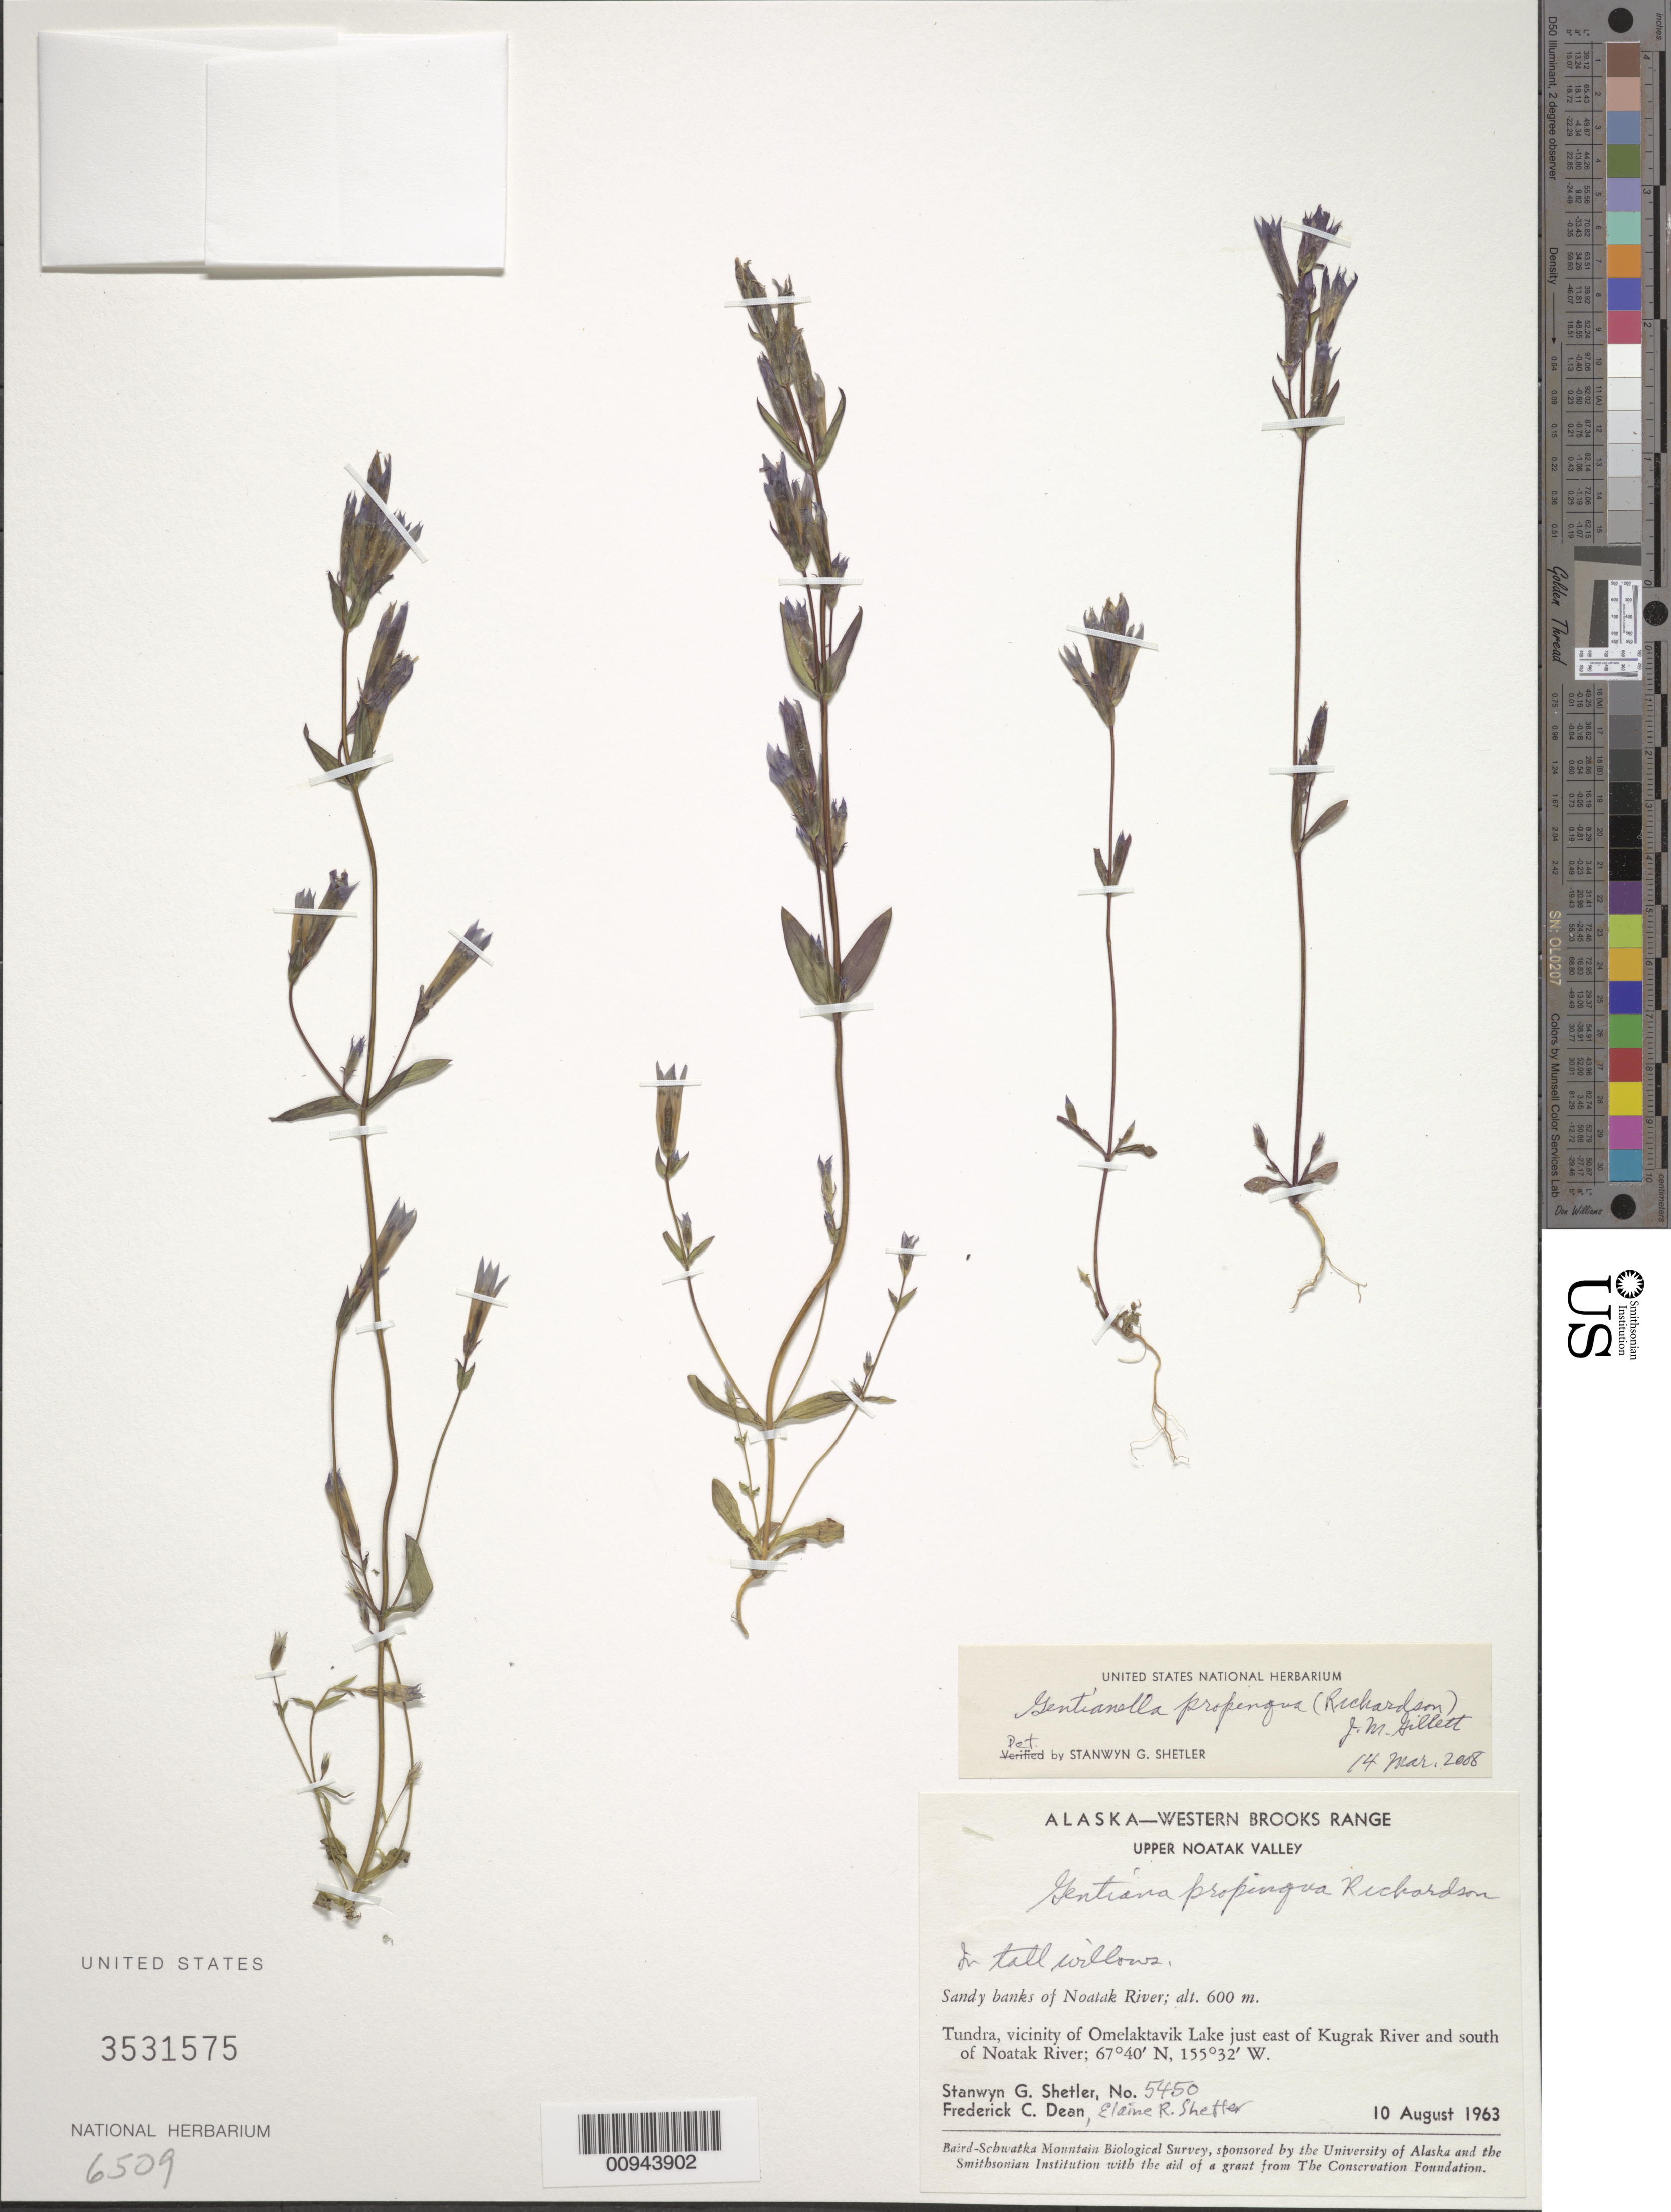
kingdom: Plantae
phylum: Tracheophyta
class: Magnoliopsida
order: Gentianales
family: Gentianaceae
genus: Gentianella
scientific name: Gentianella propinqua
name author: (Richardson) J.M. Gillett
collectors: S. Shetler, F. C. Dean & E. R. Shetler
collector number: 5450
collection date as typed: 10 Aug 1963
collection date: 1963-08-10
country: United States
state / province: Alaska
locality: Vicinity of Omelaktavik Lake just east of Kugrak River and south of Noatak River. Western Brooks Range, Upper Noatak Valley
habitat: Tundra. In tall willows. Sandy banks of Noatak River.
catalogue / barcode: US 3531575